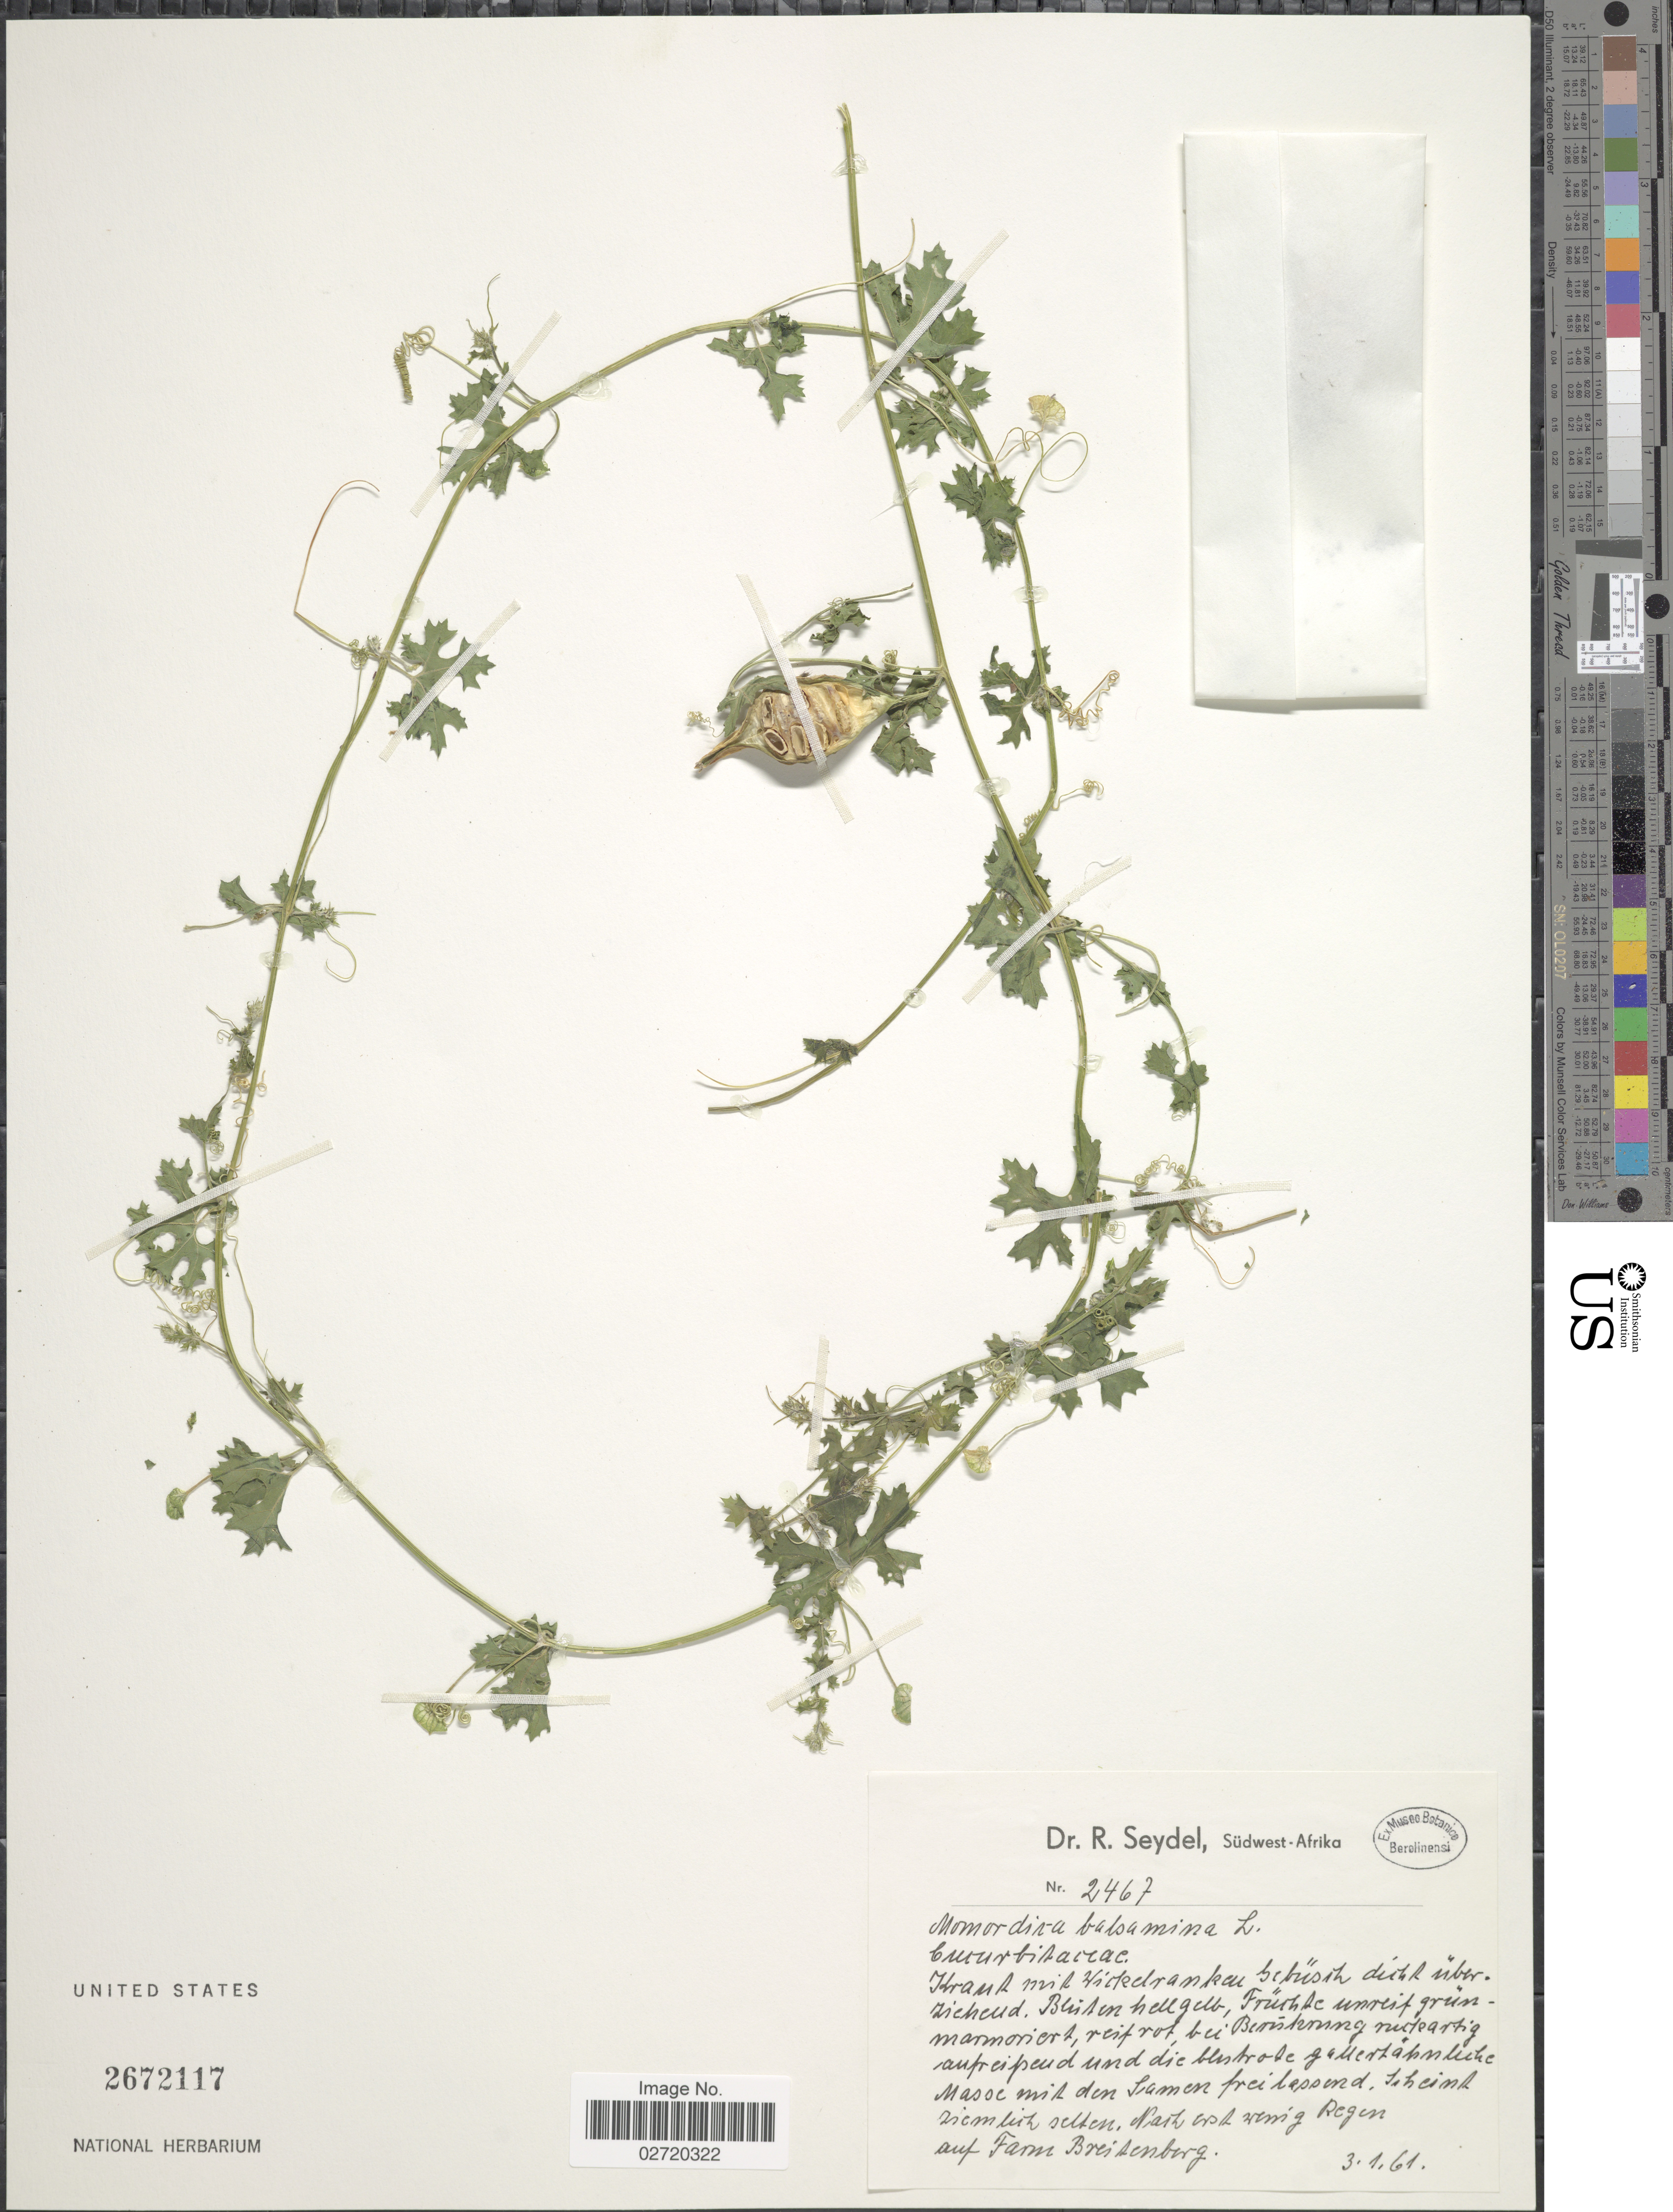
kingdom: Plantae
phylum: Tracheophyta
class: Magnoliopsida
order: Cucurbitales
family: Cucurbitaceae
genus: Momordica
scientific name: Momordica balsamina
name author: L.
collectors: R. Seydel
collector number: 2467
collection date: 1961-01-03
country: Namibia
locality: Sudwest-Afrika, Regen auf Farm Breitenberg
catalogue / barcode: US 2672117